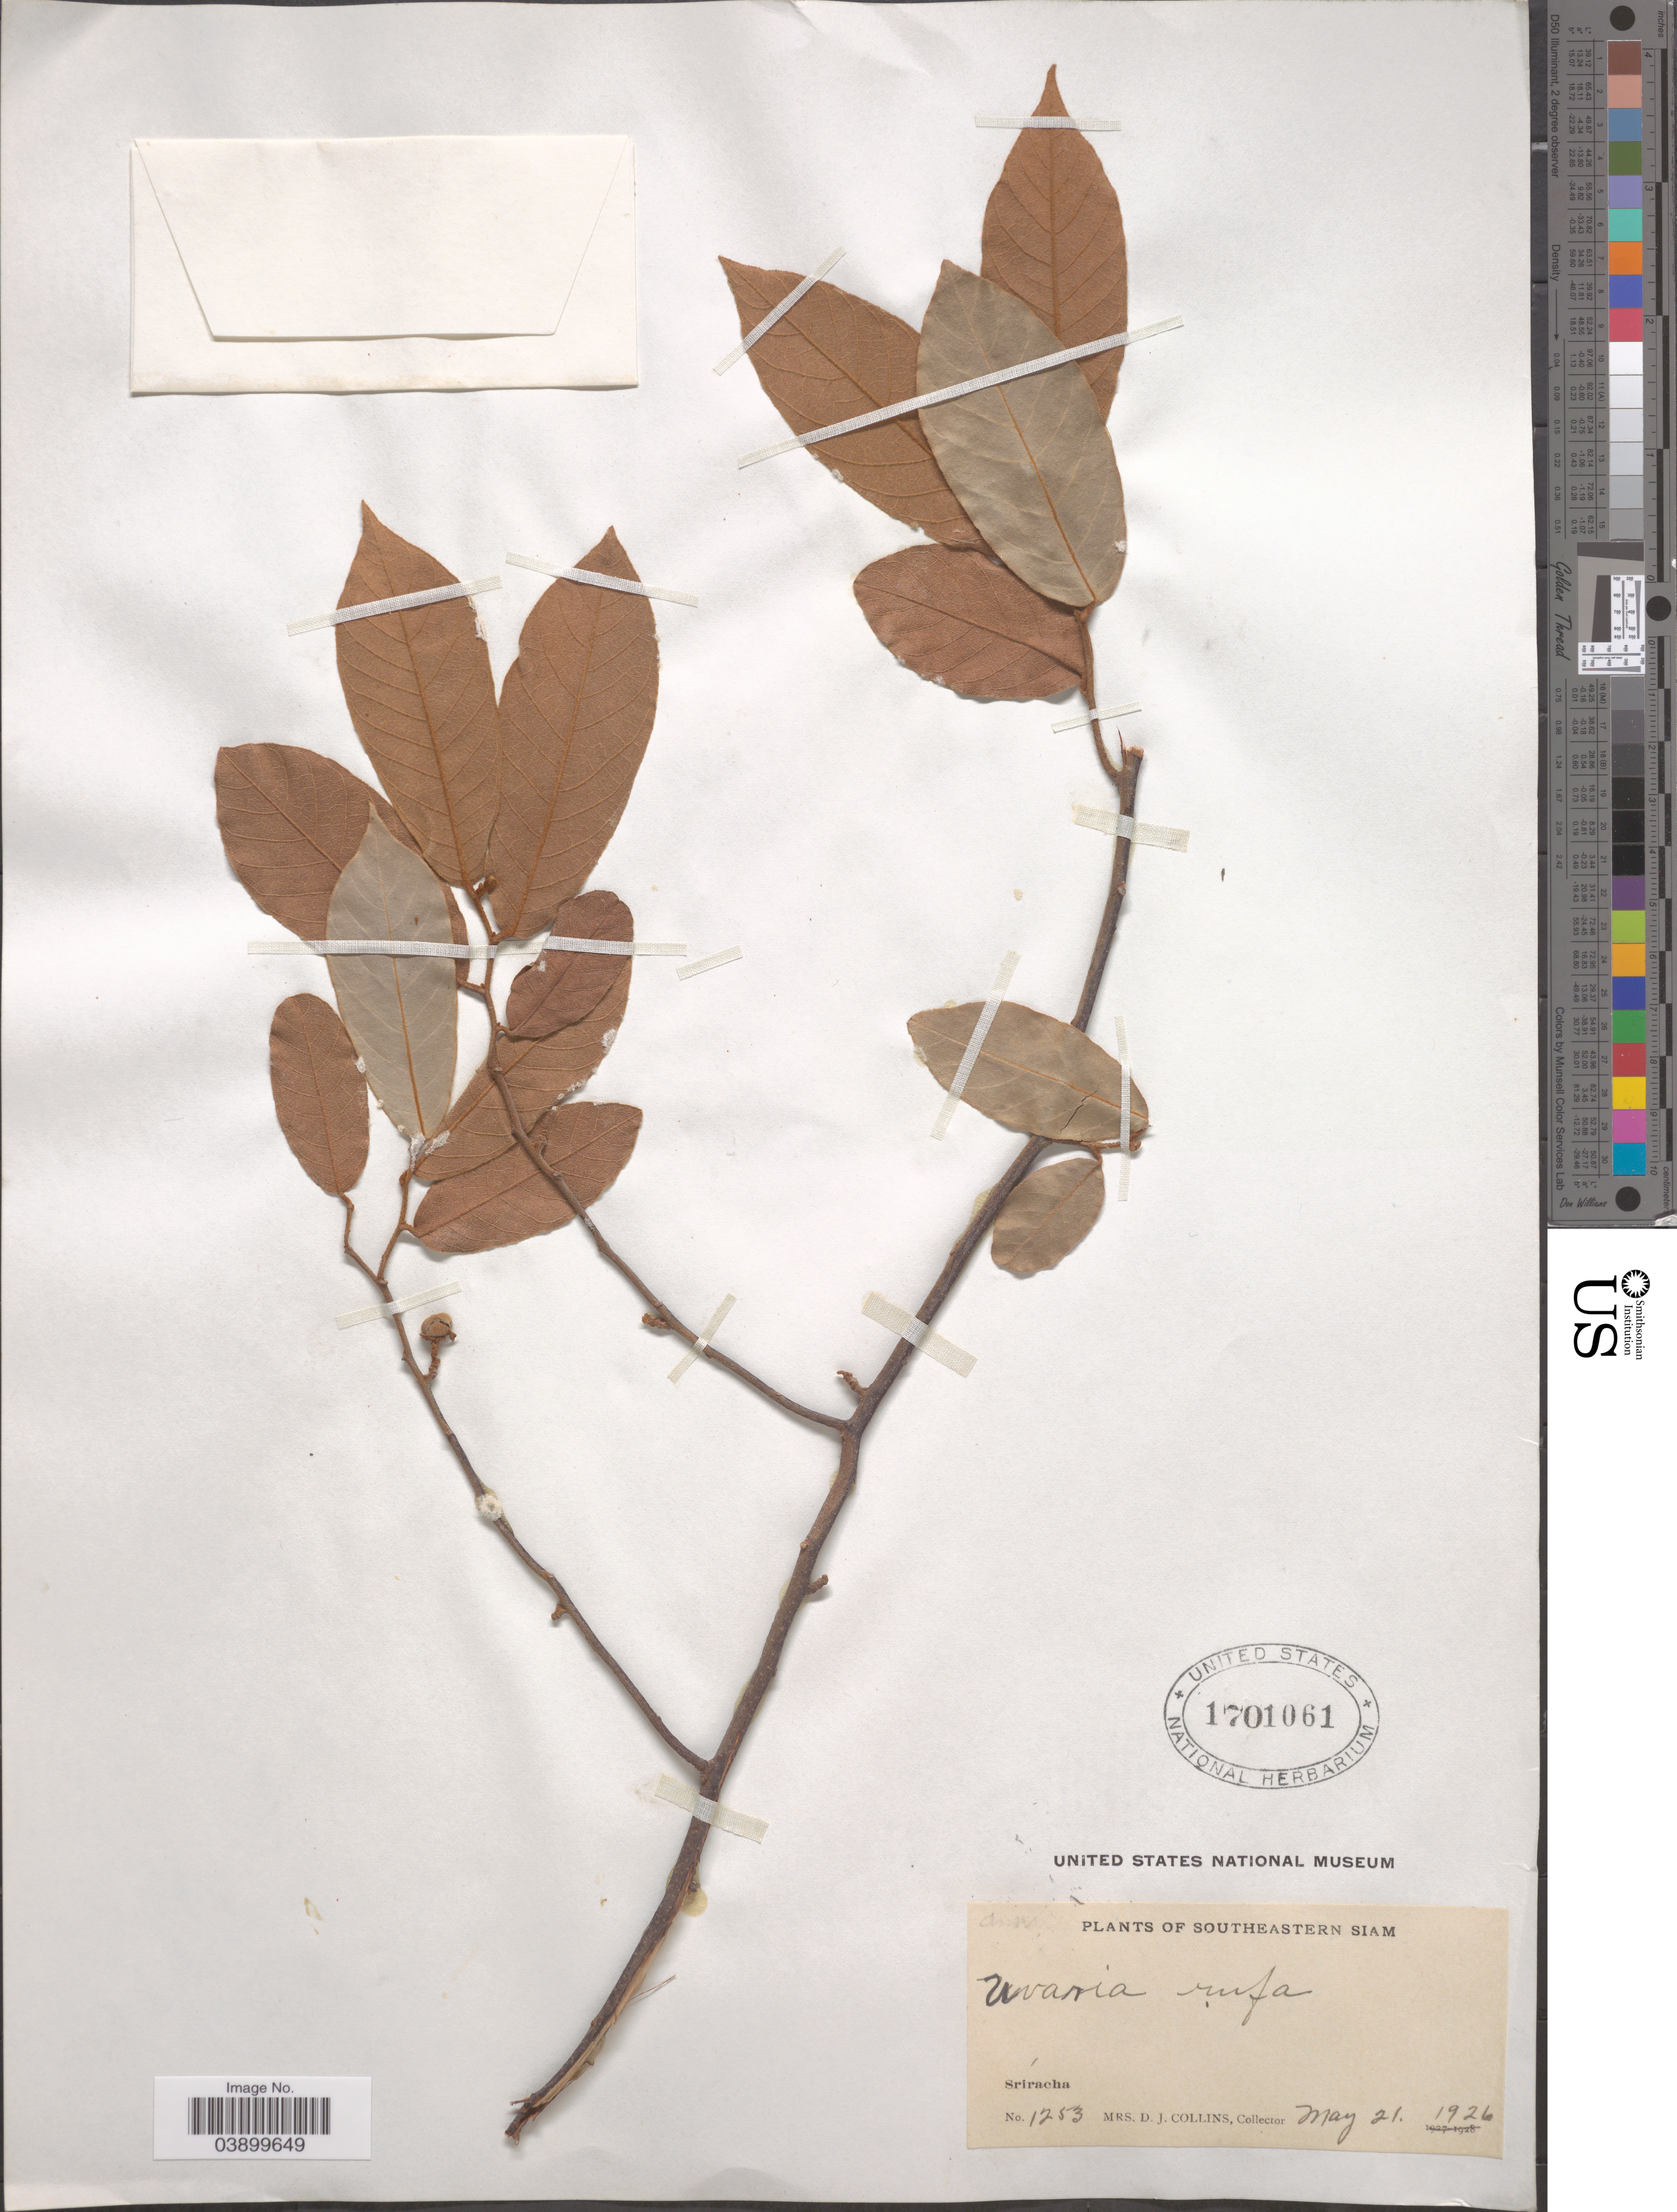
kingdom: Plantae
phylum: Tracheophyta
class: Magnoliopsida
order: Magnoliales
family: Annonaceae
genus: Uvaria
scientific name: Uvaria rufa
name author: Blume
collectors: Mrs. D. J. Collins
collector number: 1253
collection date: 1926-05-21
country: Thailand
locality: Southeastern Siam. Sriracha.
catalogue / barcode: US 1701061